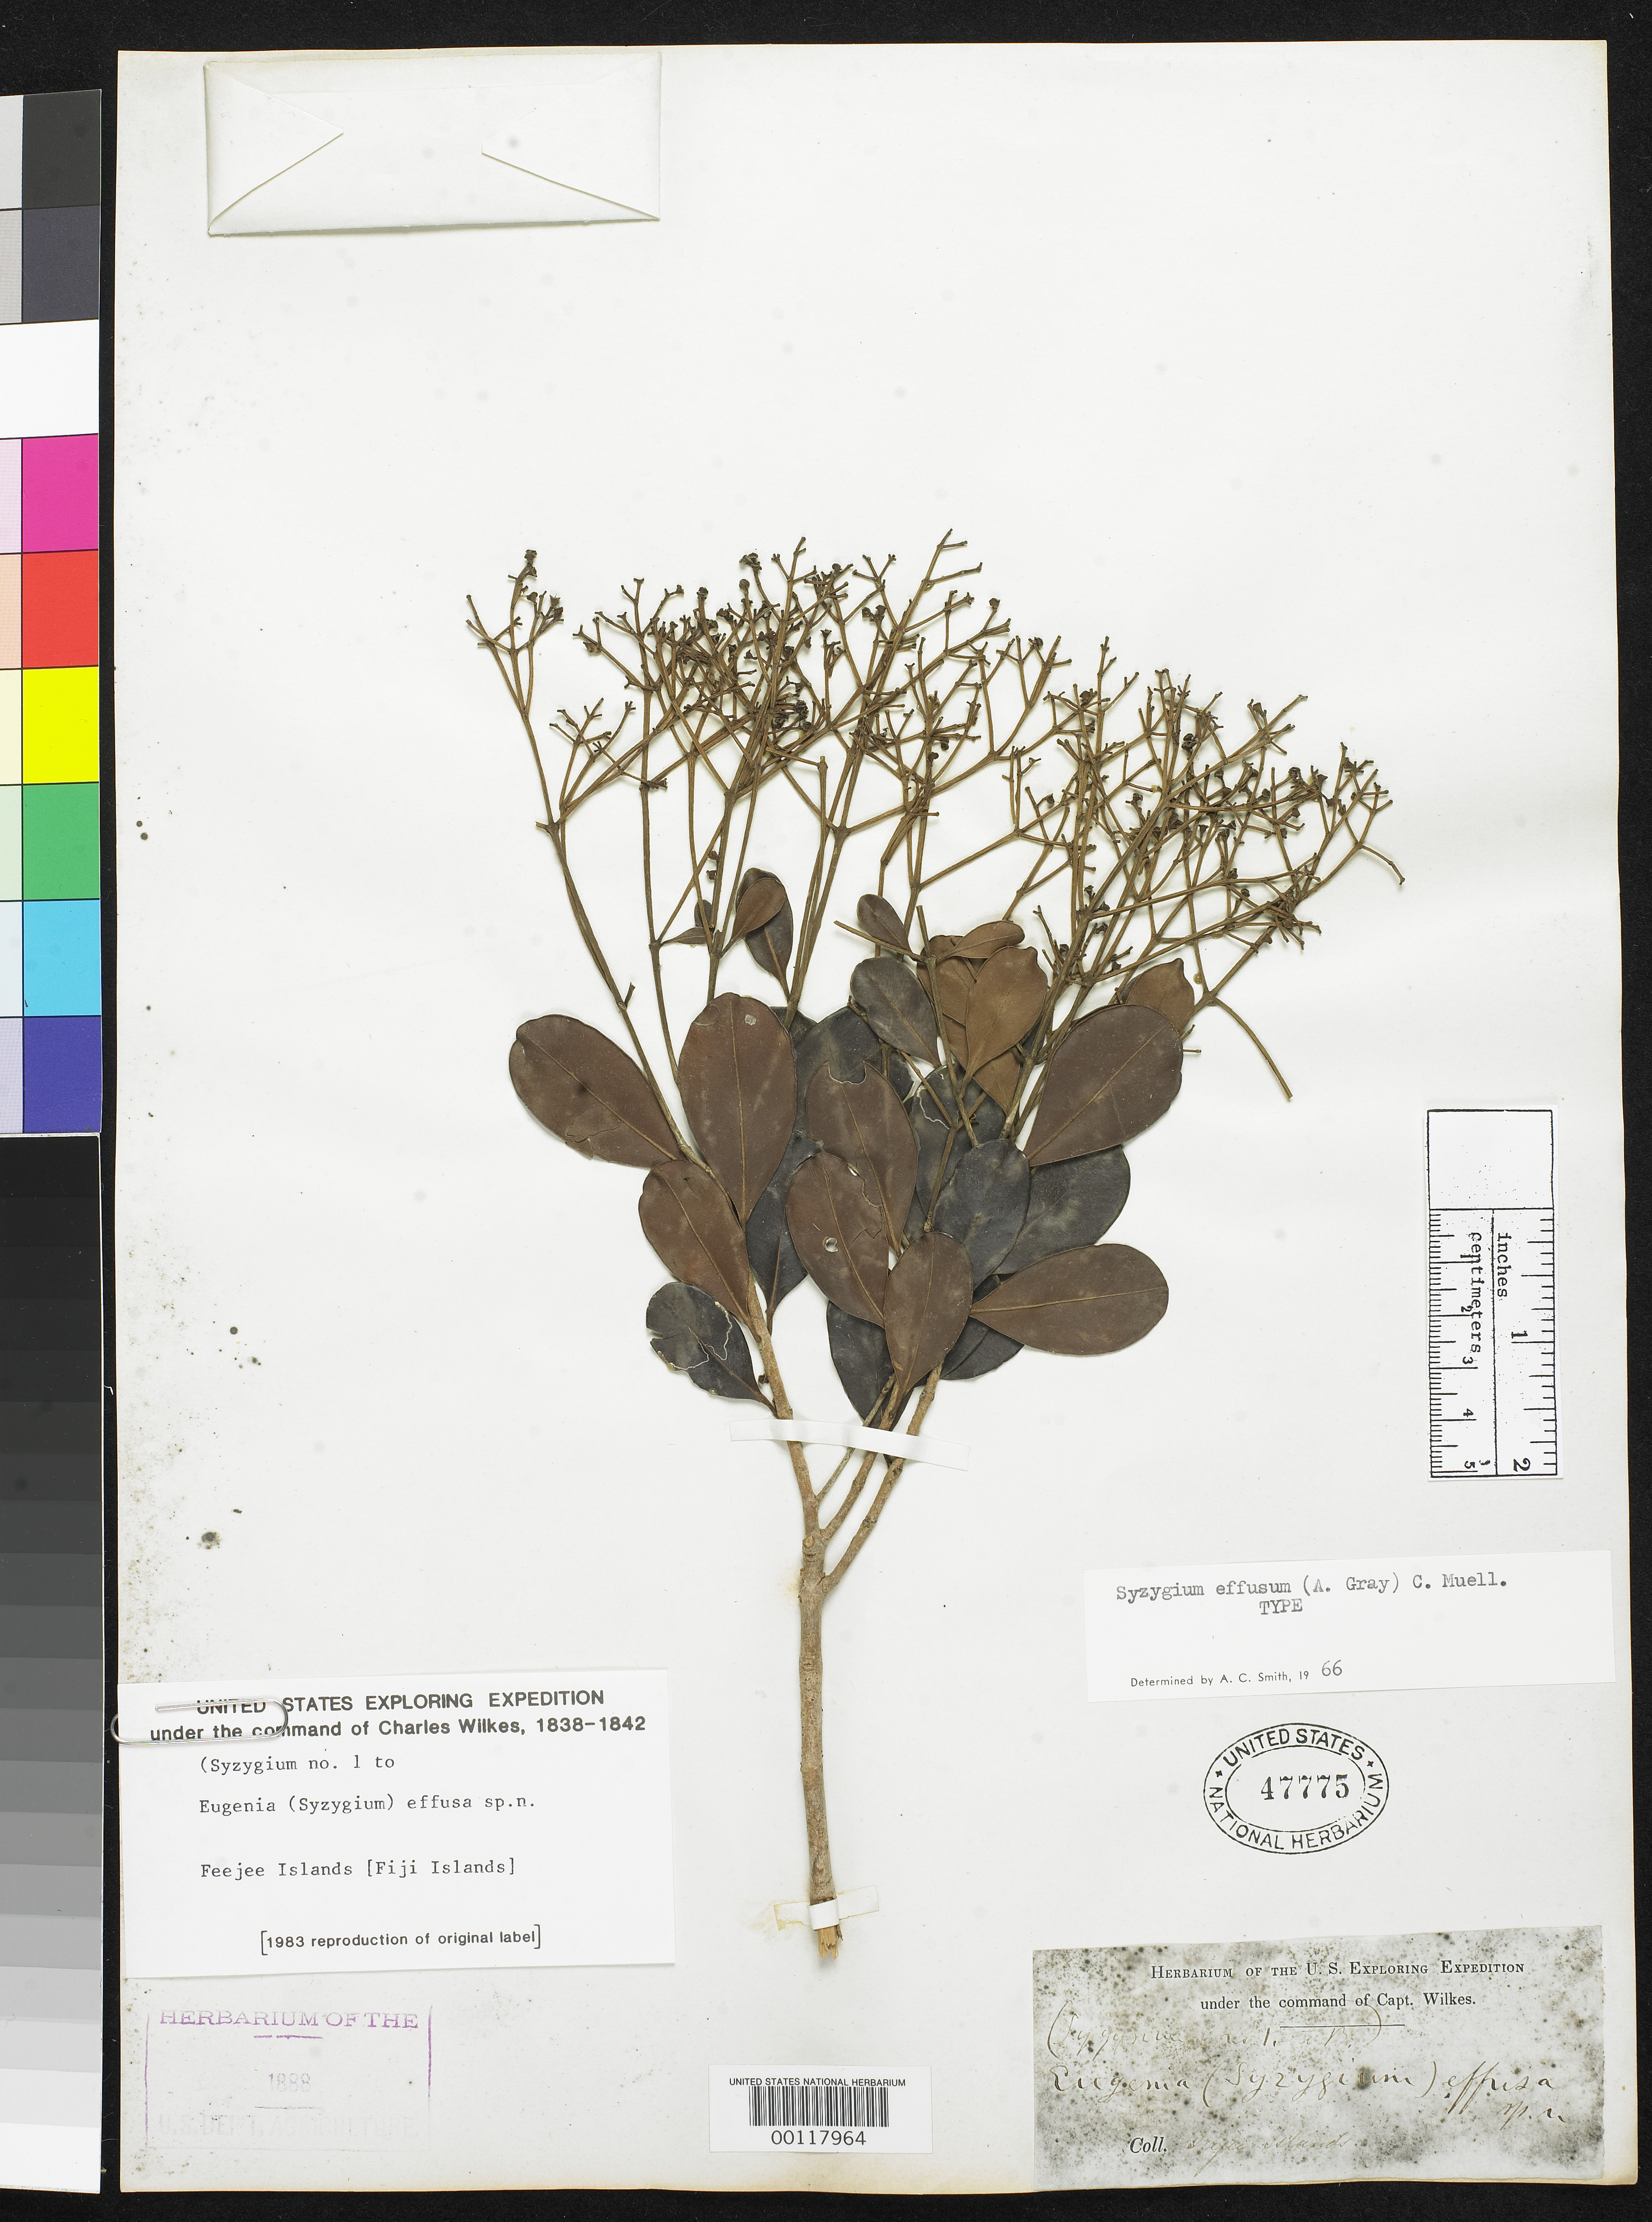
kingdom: Plantae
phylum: Tracheophyta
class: Magnoliopsida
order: Myrtales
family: Myrtaceae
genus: Eugenia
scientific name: Eugenia effusa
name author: A. Gray in Wilkes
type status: Type Collection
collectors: Wilkes Explor. Exped.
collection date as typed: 1838 to -- --- 1842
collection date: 1838/1842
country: Fiji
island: Vanua Levu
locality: Sandalwood Bay. [Vanua Levu Group]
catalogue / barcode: US 47775